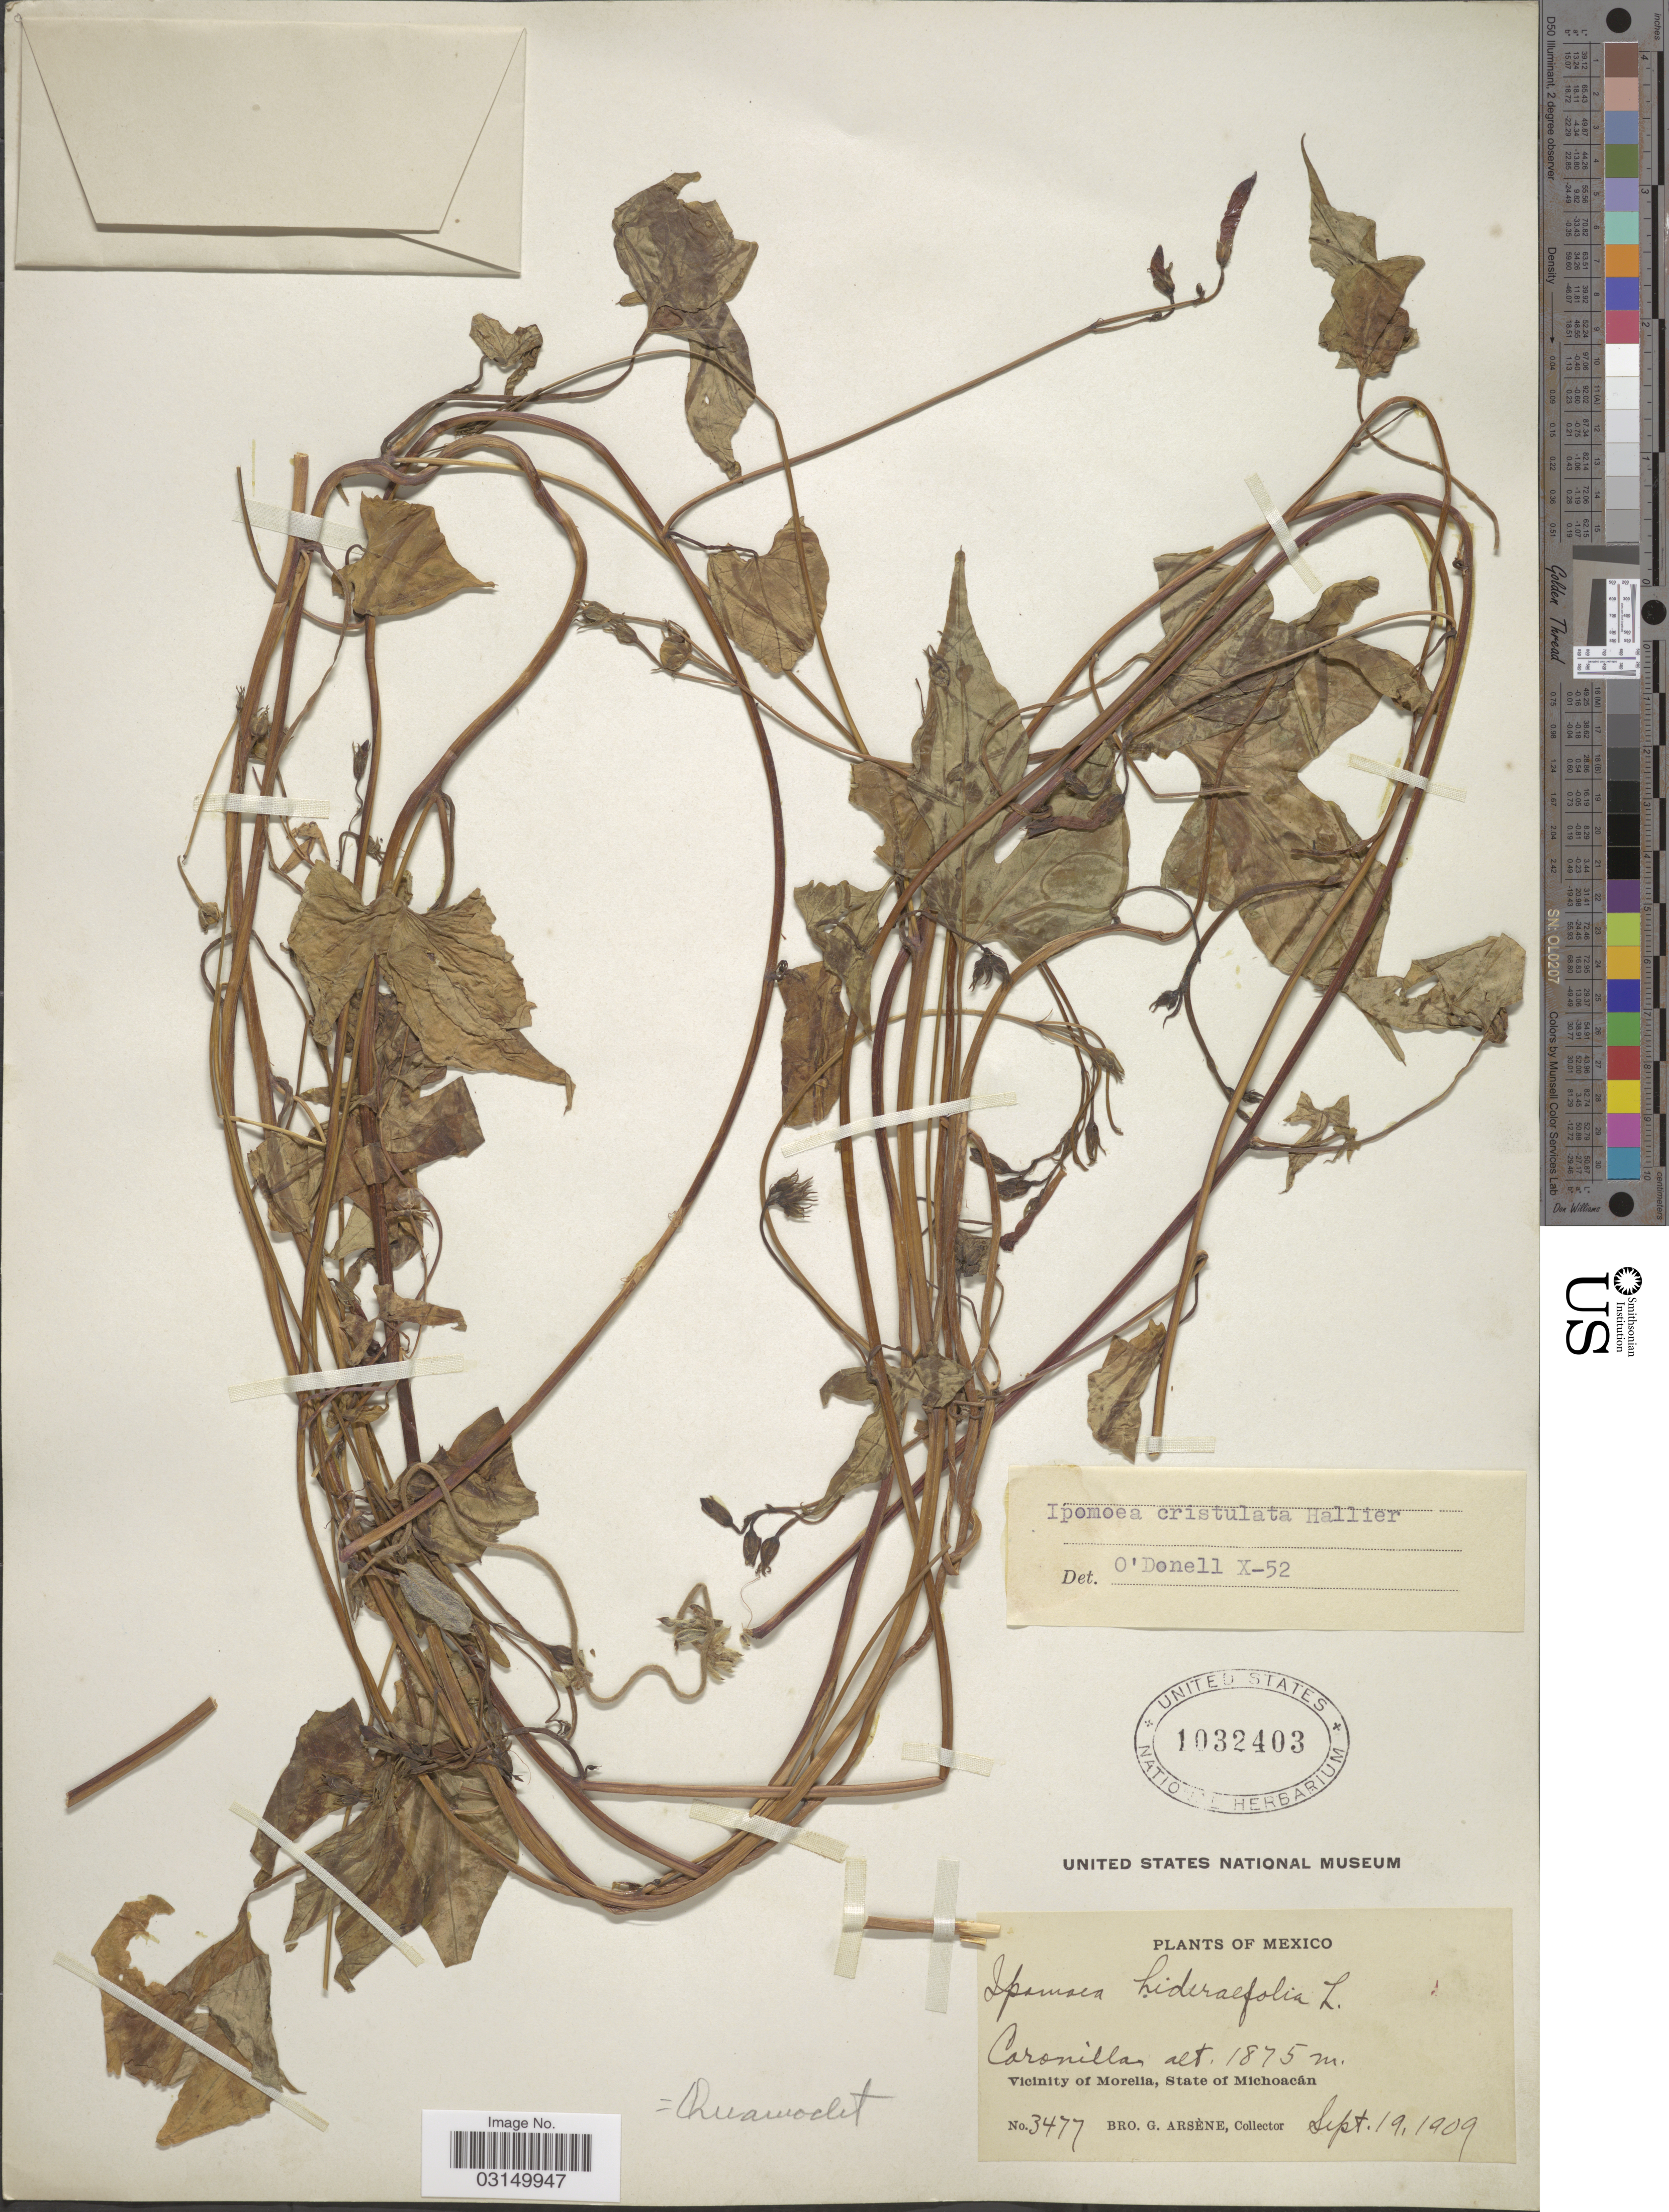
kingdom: Plantae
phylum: Tracheophyta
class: Magnoliopsida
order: Solanales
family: Convolvulaceae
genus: Ipomoea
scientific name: Ipomoea cristulata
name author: Hallier f.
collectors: Bro. G. Arsène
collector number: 3477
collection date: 1909-09-19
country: Mexico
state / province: Michoacán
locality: Coronillas, Vicinity of Morelia.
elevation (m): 1875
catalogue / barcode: US 1032403